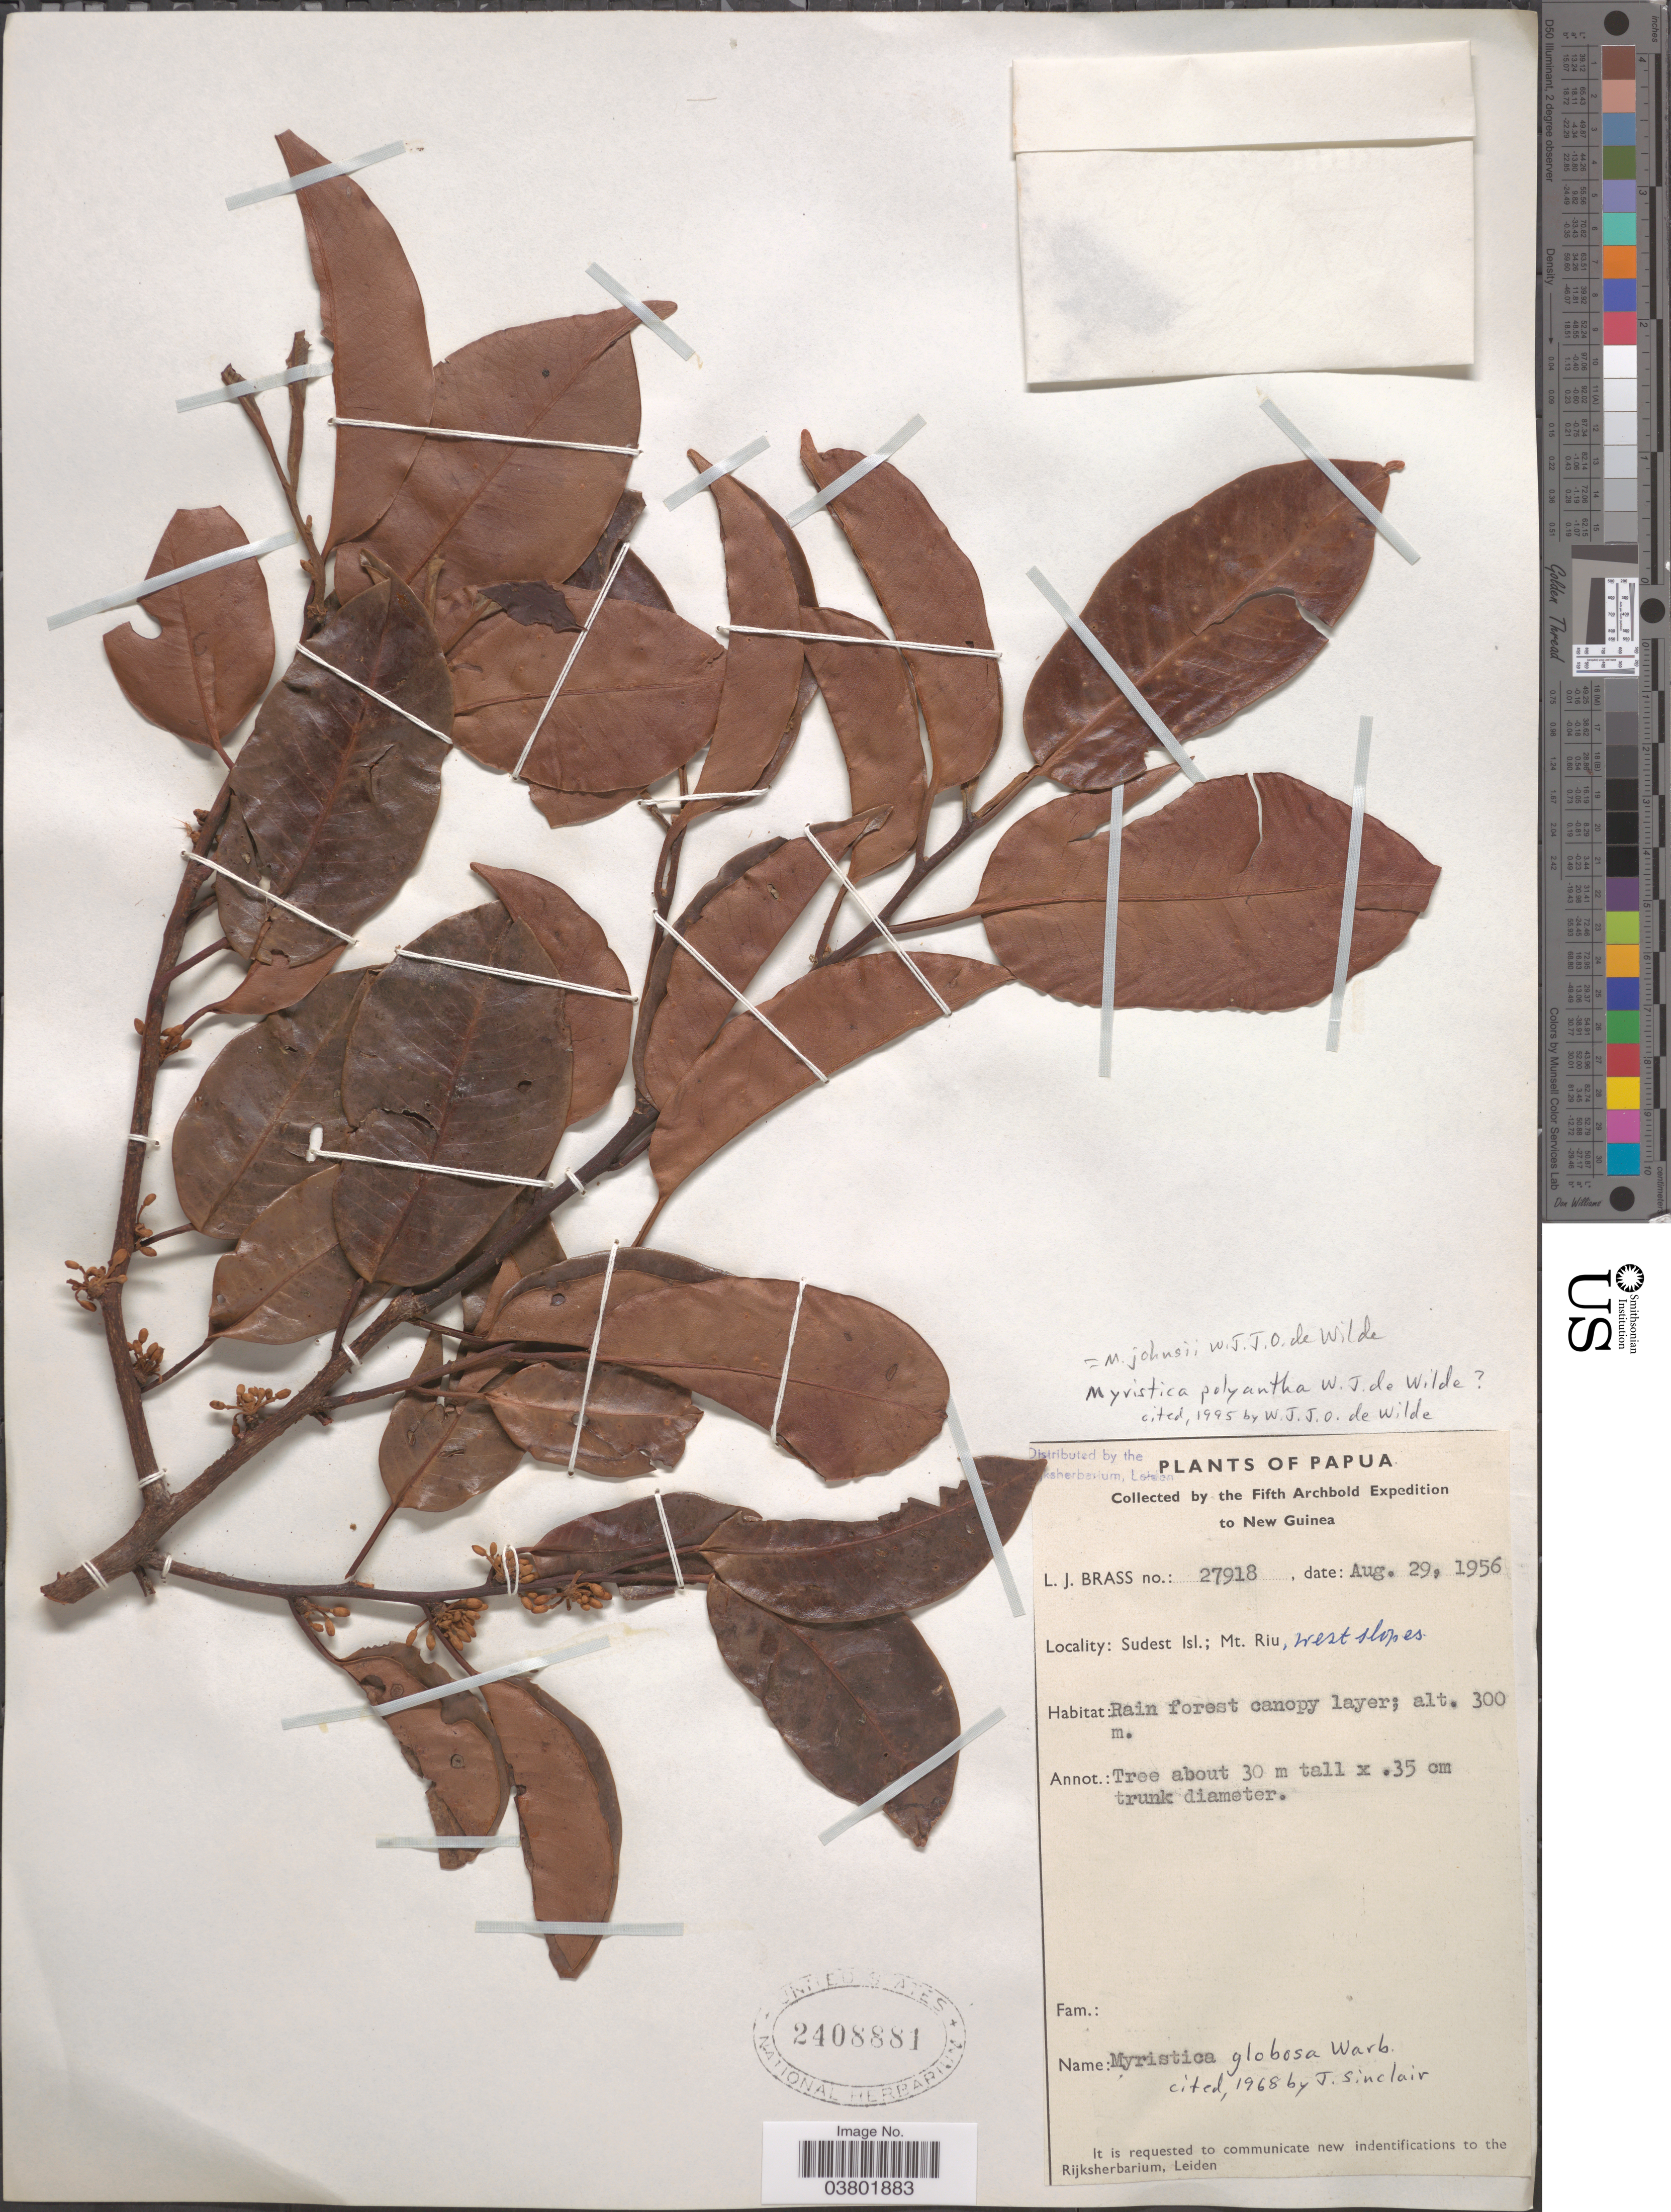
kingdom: Plantae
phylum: Tracheophyta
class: Magnoliopsida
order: Magnoliales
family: Myristicaceae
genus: Myristica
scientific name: Myristica johnsii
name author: W.J. de Wilde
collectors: L. J. Brass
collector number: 27918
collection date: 1956-08-29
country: Papua New Guinea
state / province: Milne Bay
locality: Papua. New Guinea. Sudest Isl.; Mt. Riu, west slopes.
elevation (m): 300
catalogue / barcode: US 2408881